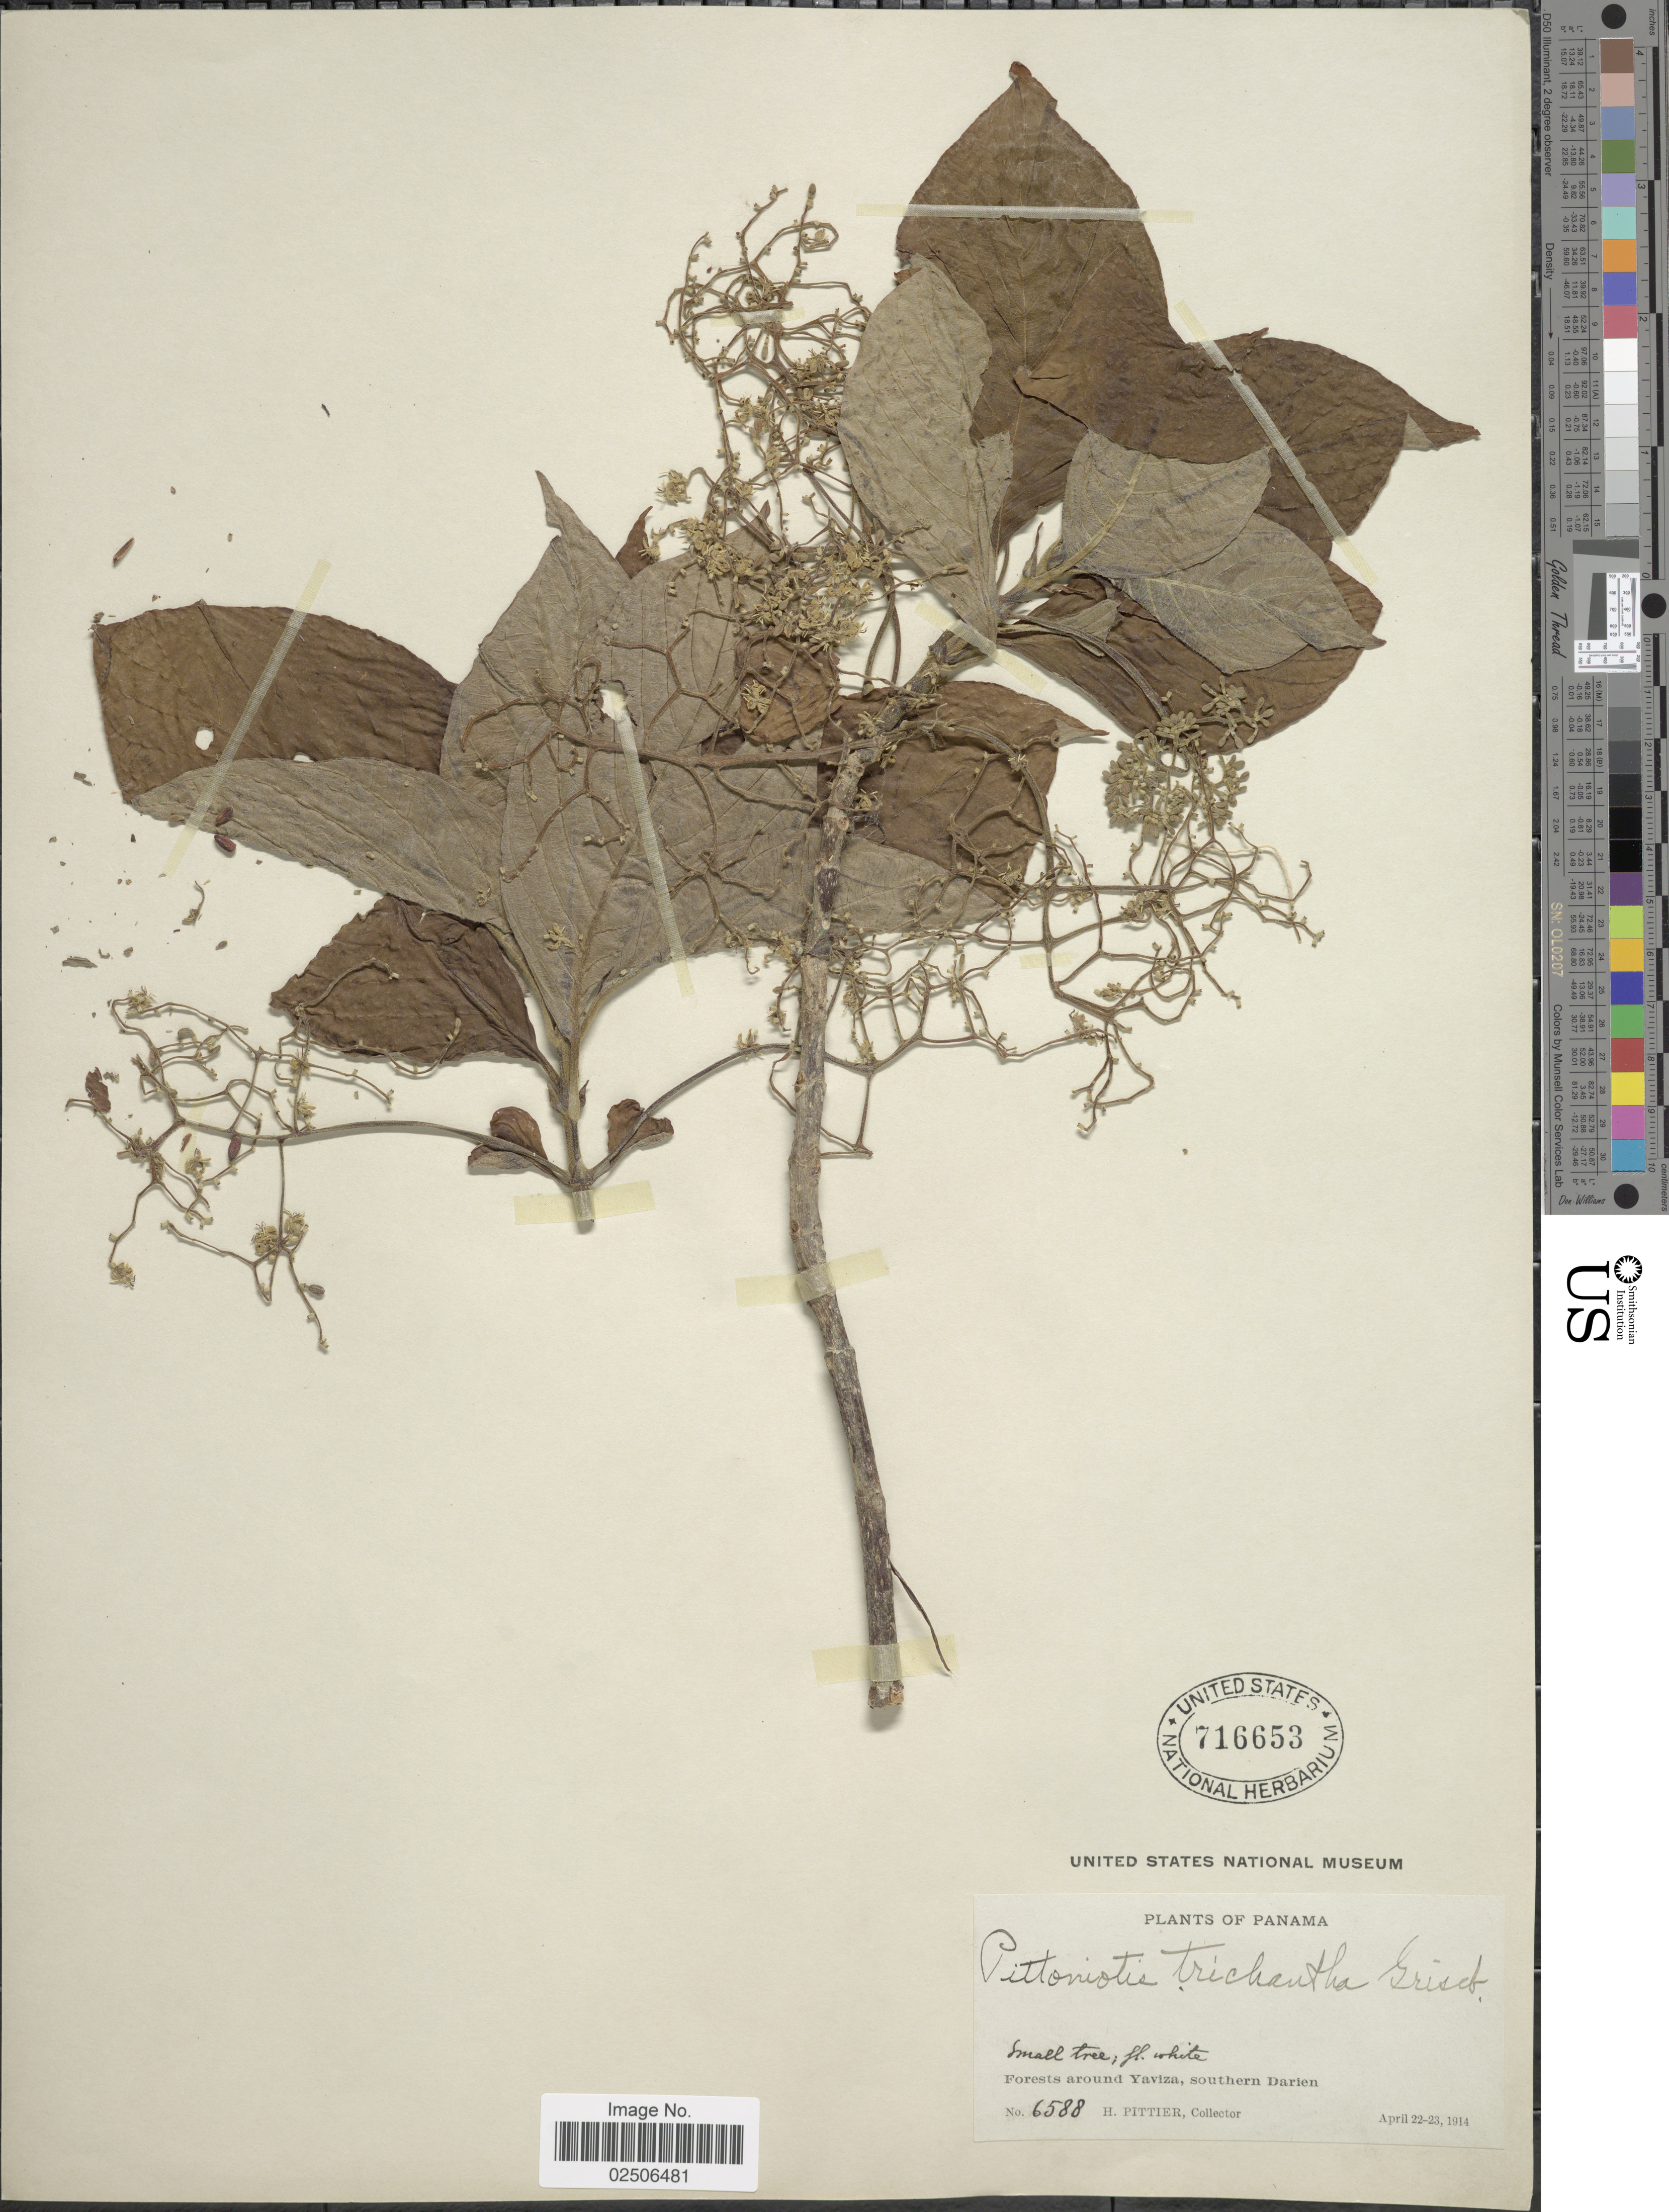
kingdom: Plantae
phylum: Tracheophyta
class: Magnoliopsida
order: Gentianales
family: Rubiaceae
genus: Pittoniotis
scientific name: Pittoniotis trichantha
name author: Griseb.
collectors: H. F. Pittier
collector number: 6588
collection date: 1914-04-22/1914-04-23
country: Panama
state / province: Darién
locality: Forest around Yaviza, southern Darien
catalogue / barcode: US 716653